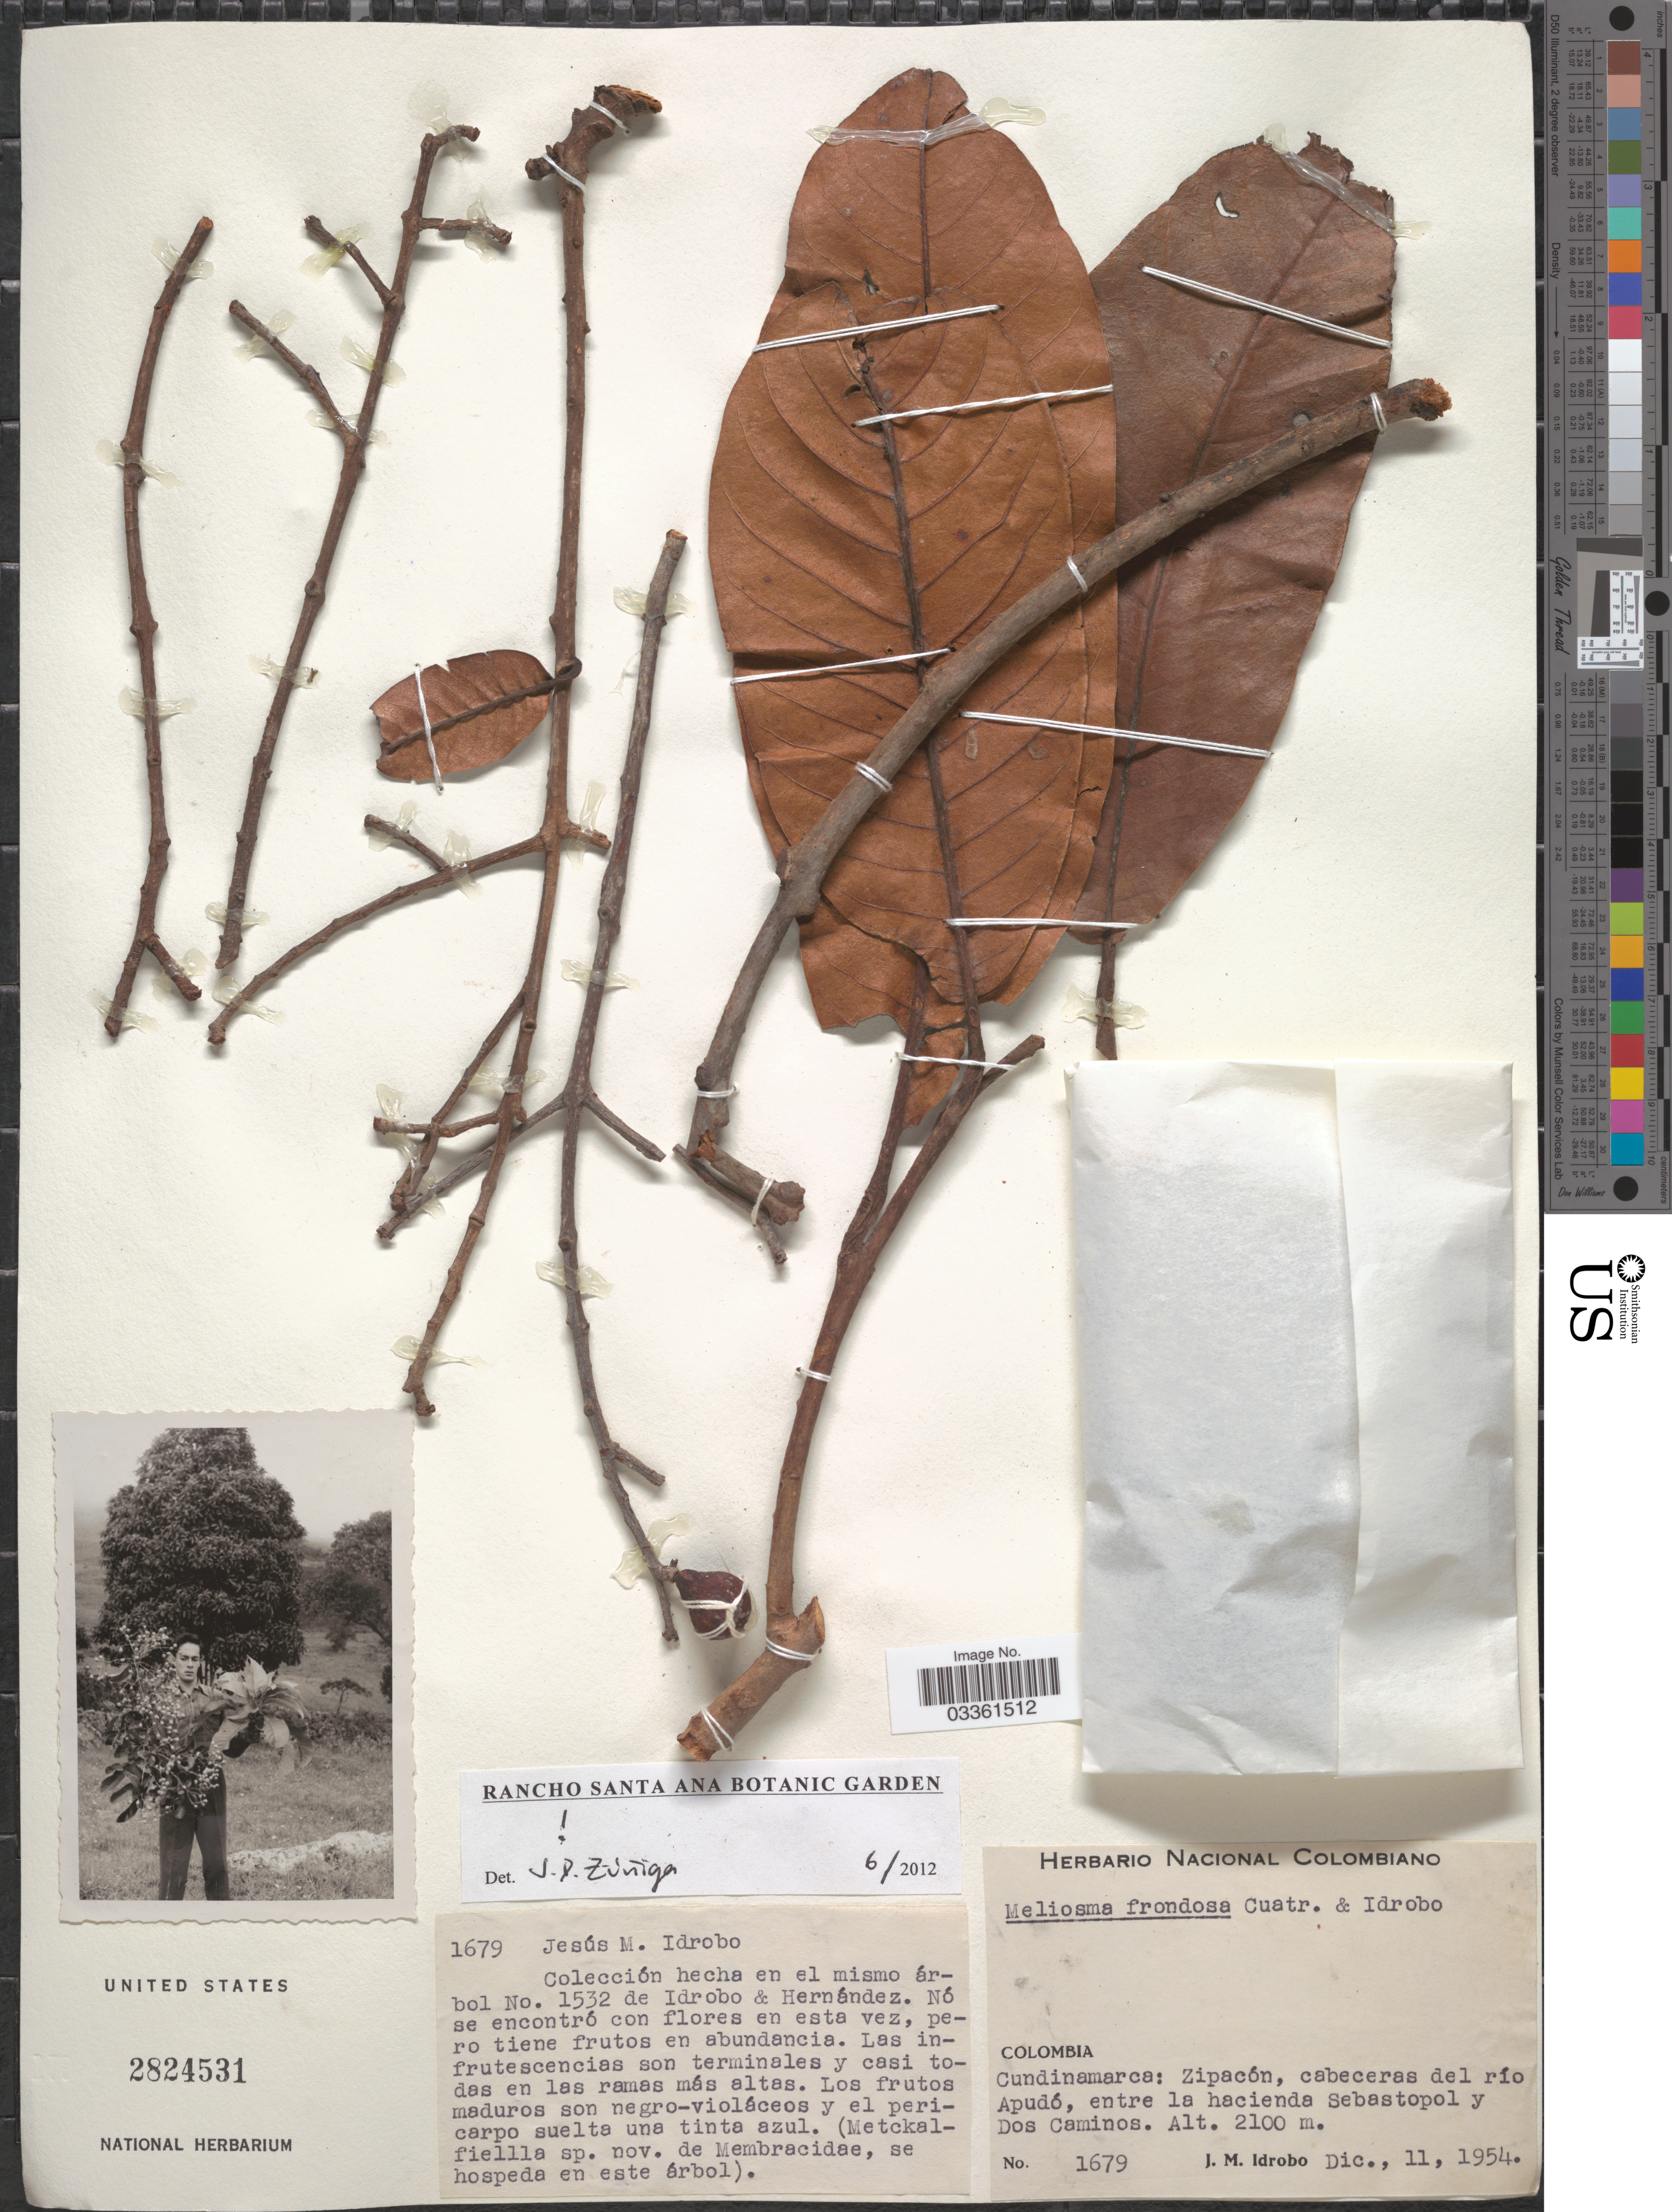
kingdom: Plantae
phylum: Tracheophyta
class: Magnoliopsida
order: Proteales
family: Sabiaceae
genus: Meliosma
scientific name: Meliosma frondosa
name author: Cuatrec. & Idrobo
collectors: J. M. Idrobo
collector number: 1679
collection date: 1954-12-11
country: Colombia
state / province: Cundinamarca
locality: Zipacón, cabeceras del río Apudó, entre la hacienda Sebastopol y Dos Caminos.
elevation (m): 2100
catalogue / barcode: US 2824531